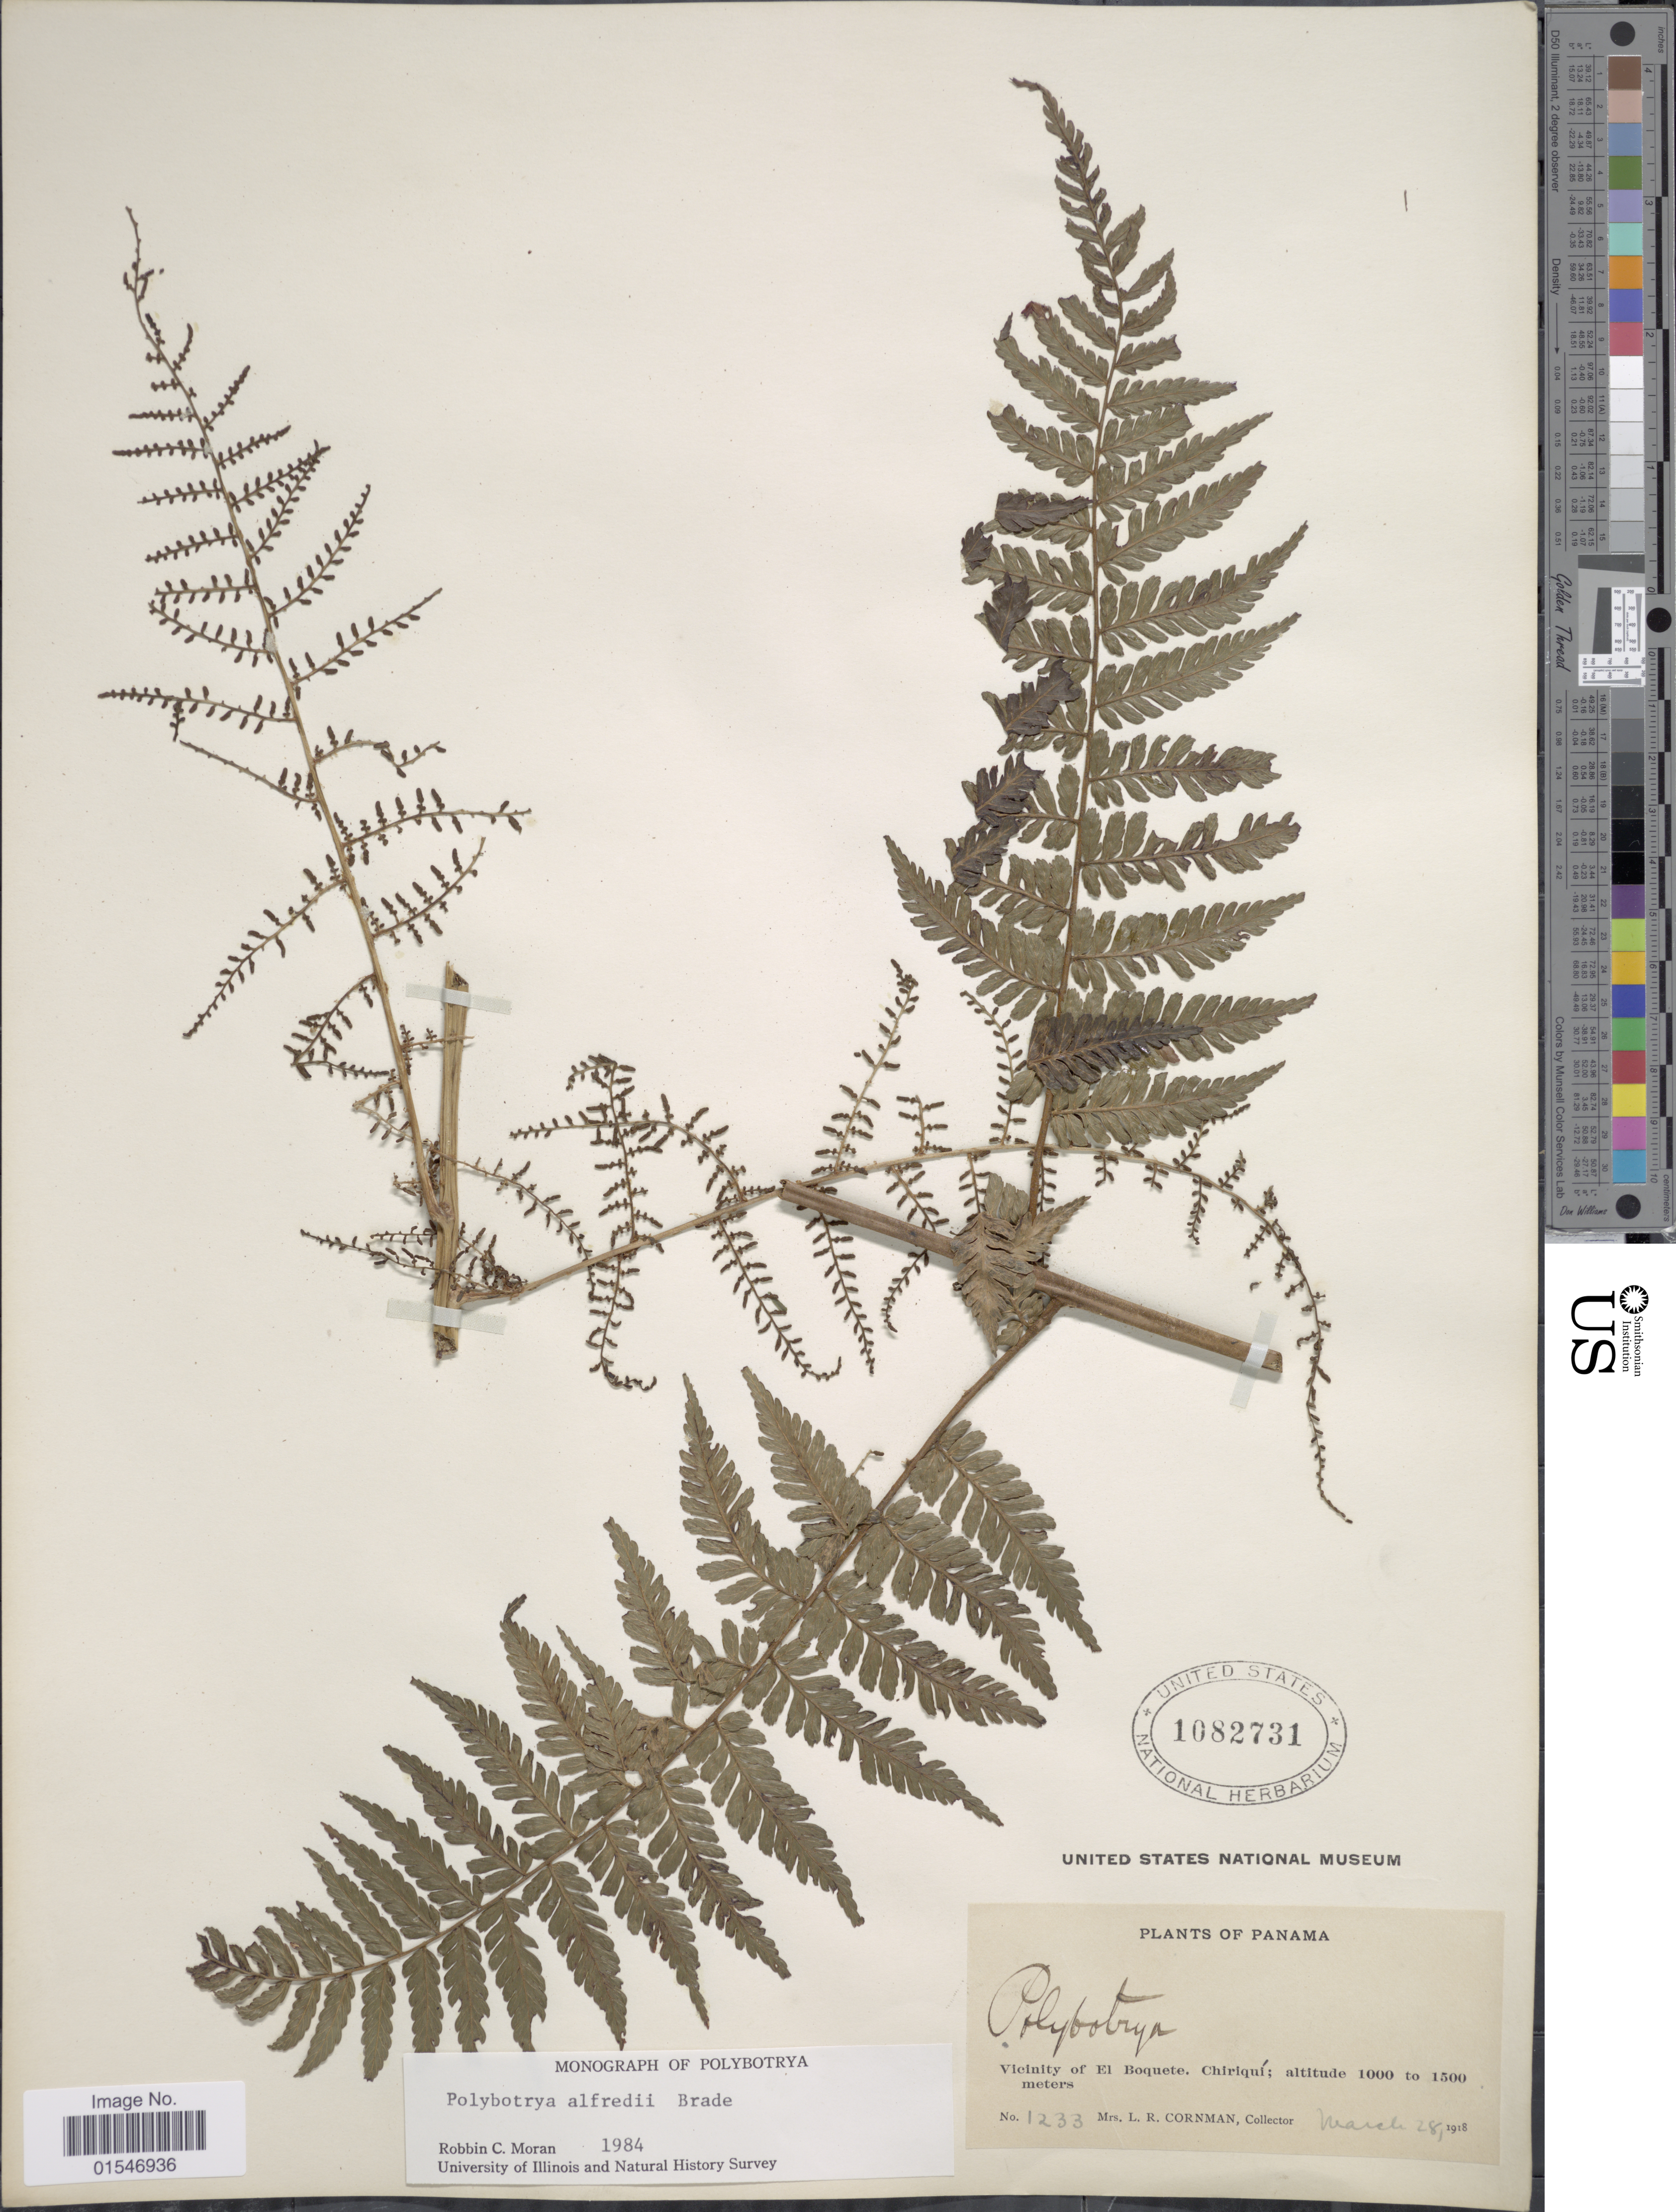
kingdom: Plantae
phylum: Tracheophyta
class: Polypodiopsida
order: Polypodiales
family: Dryopteridaceae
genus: Polybotrya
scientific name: Polybotrya alfredii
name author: Brade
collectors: L. Cornman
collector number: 1233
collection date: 1918-03-28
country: Panama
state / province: Chiriqui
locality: Panama, Vicinity of El Boquete, Chiriqui.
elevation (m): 1000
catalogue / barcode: US 1082731